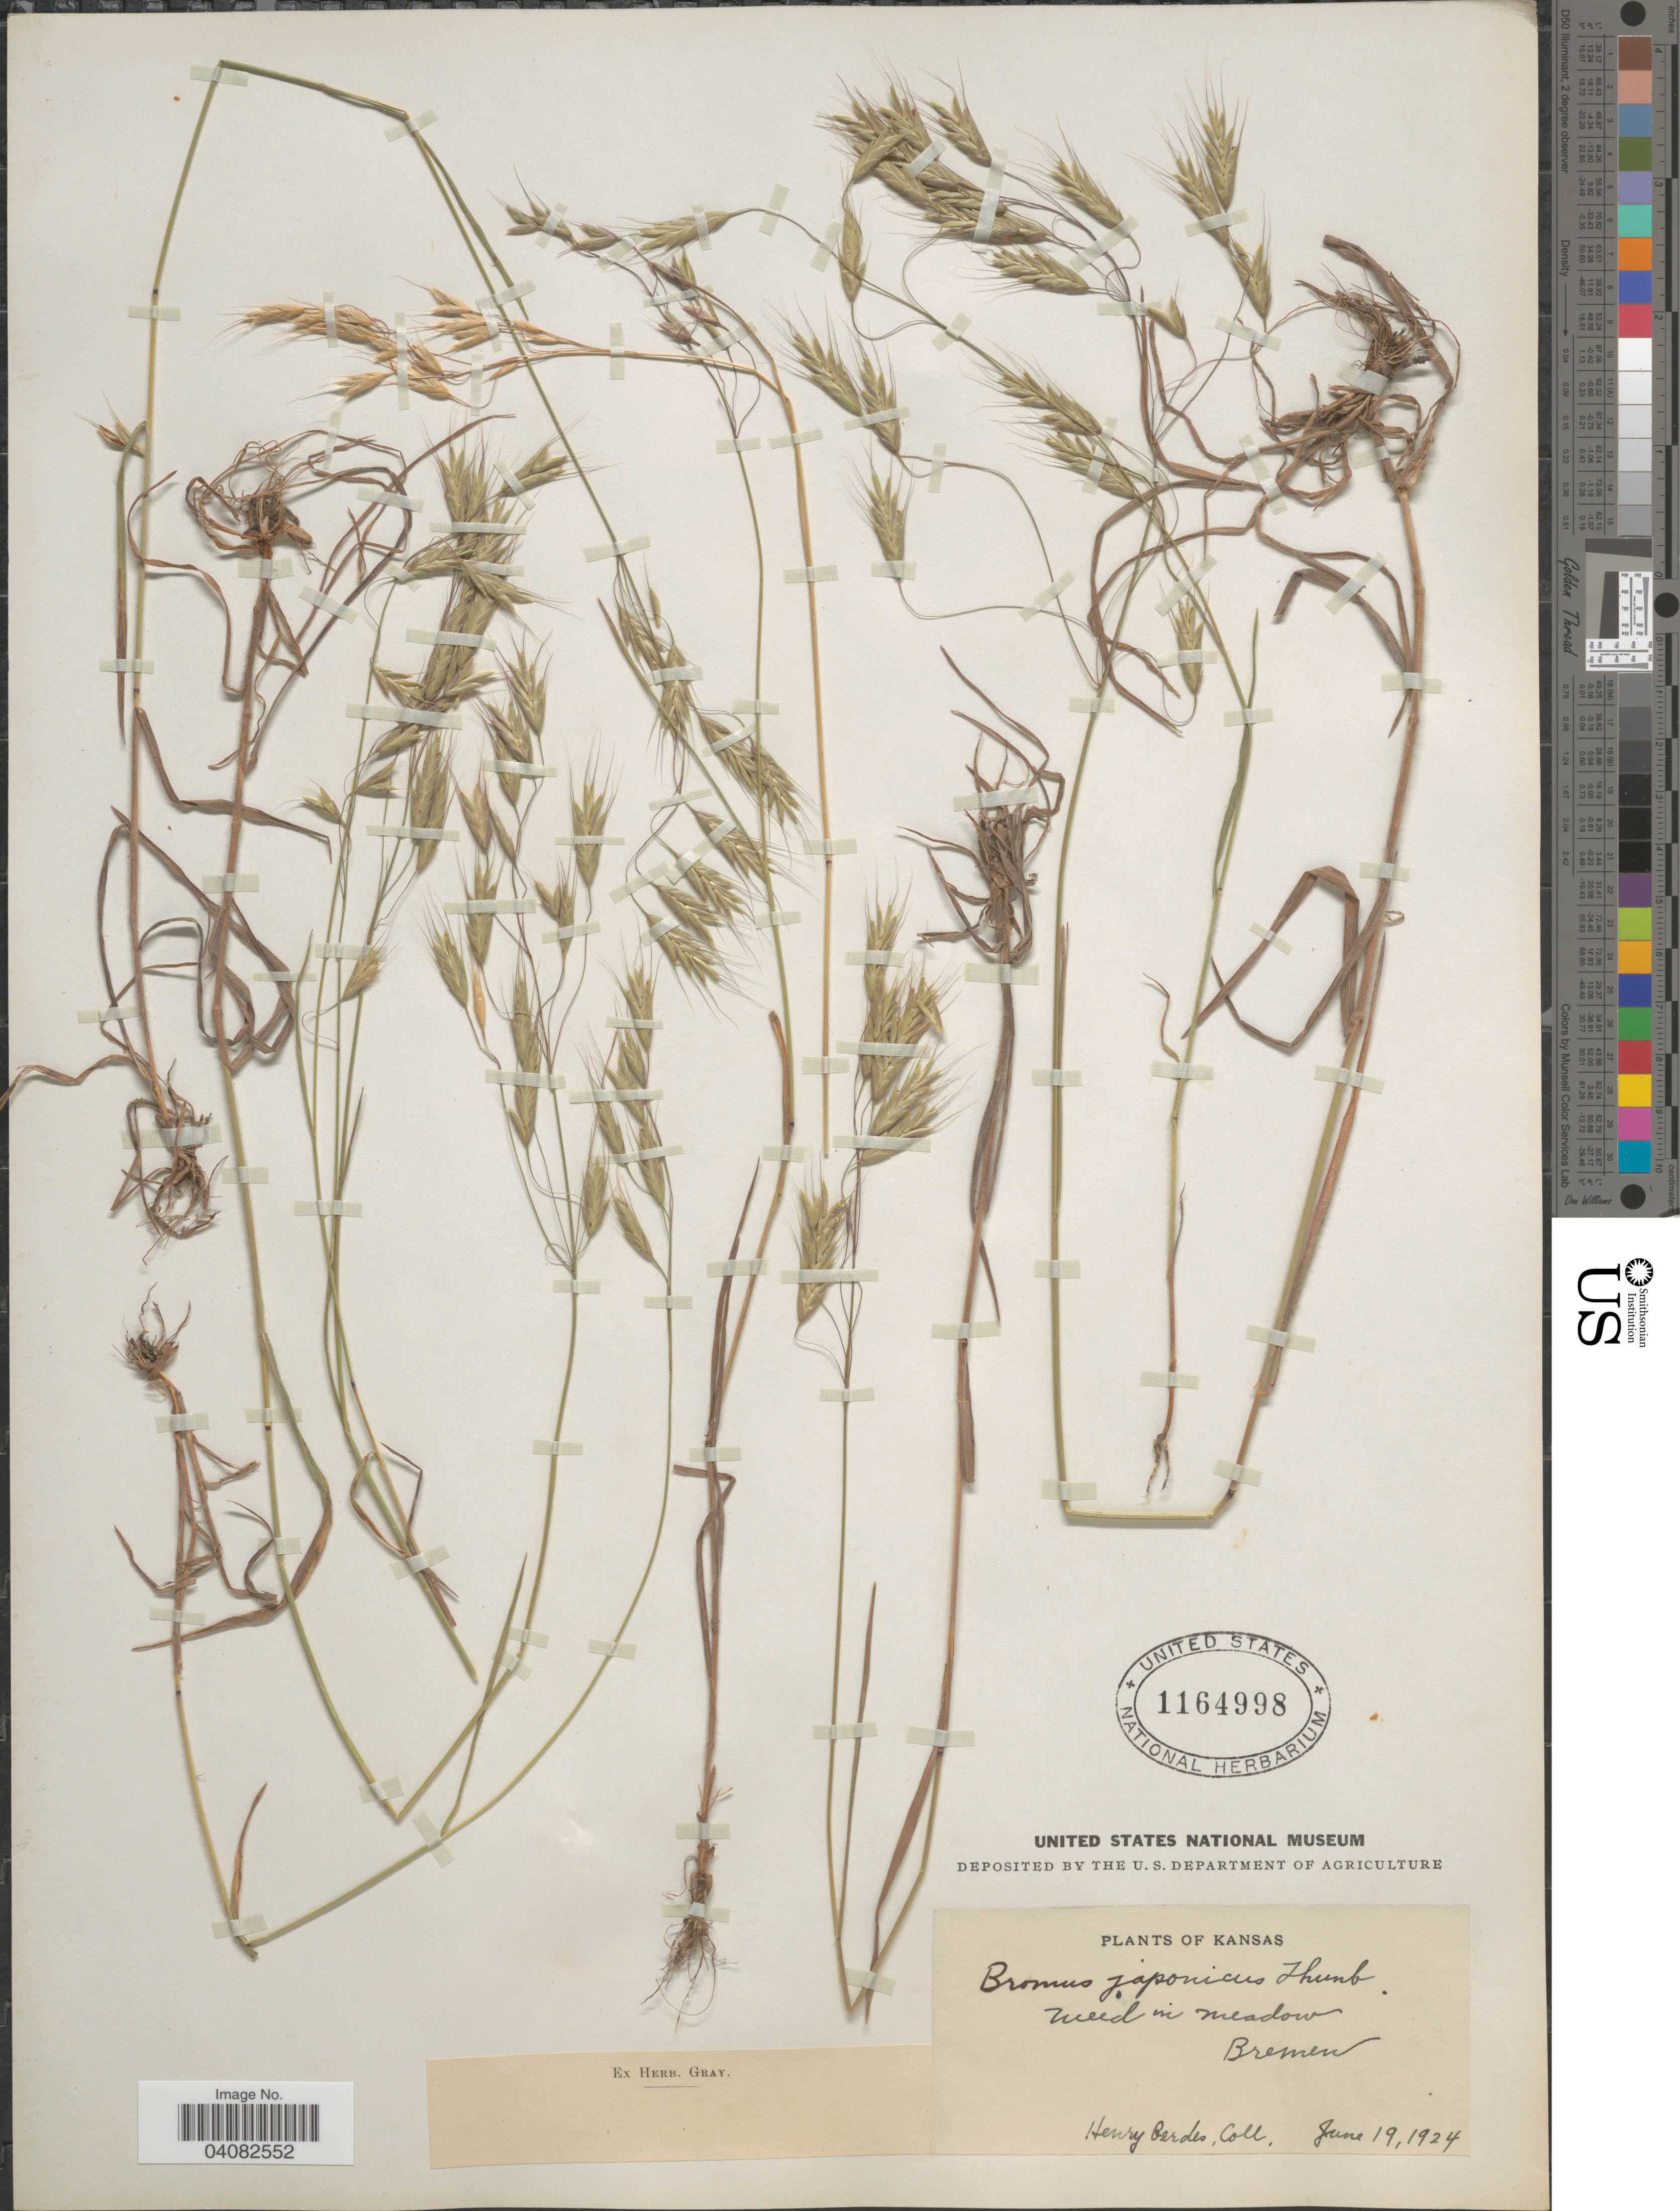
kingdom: Plantae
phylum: Tracheophyta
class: Liliopsida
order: Poales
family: Poaceae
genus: Bromus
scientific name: Bromus japonicus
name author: Houtt.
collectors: H. Gerdes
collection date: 1924-06-19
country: United States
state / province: Kansas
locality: Weed in meadows. Bremen.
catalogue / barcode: US 1164998